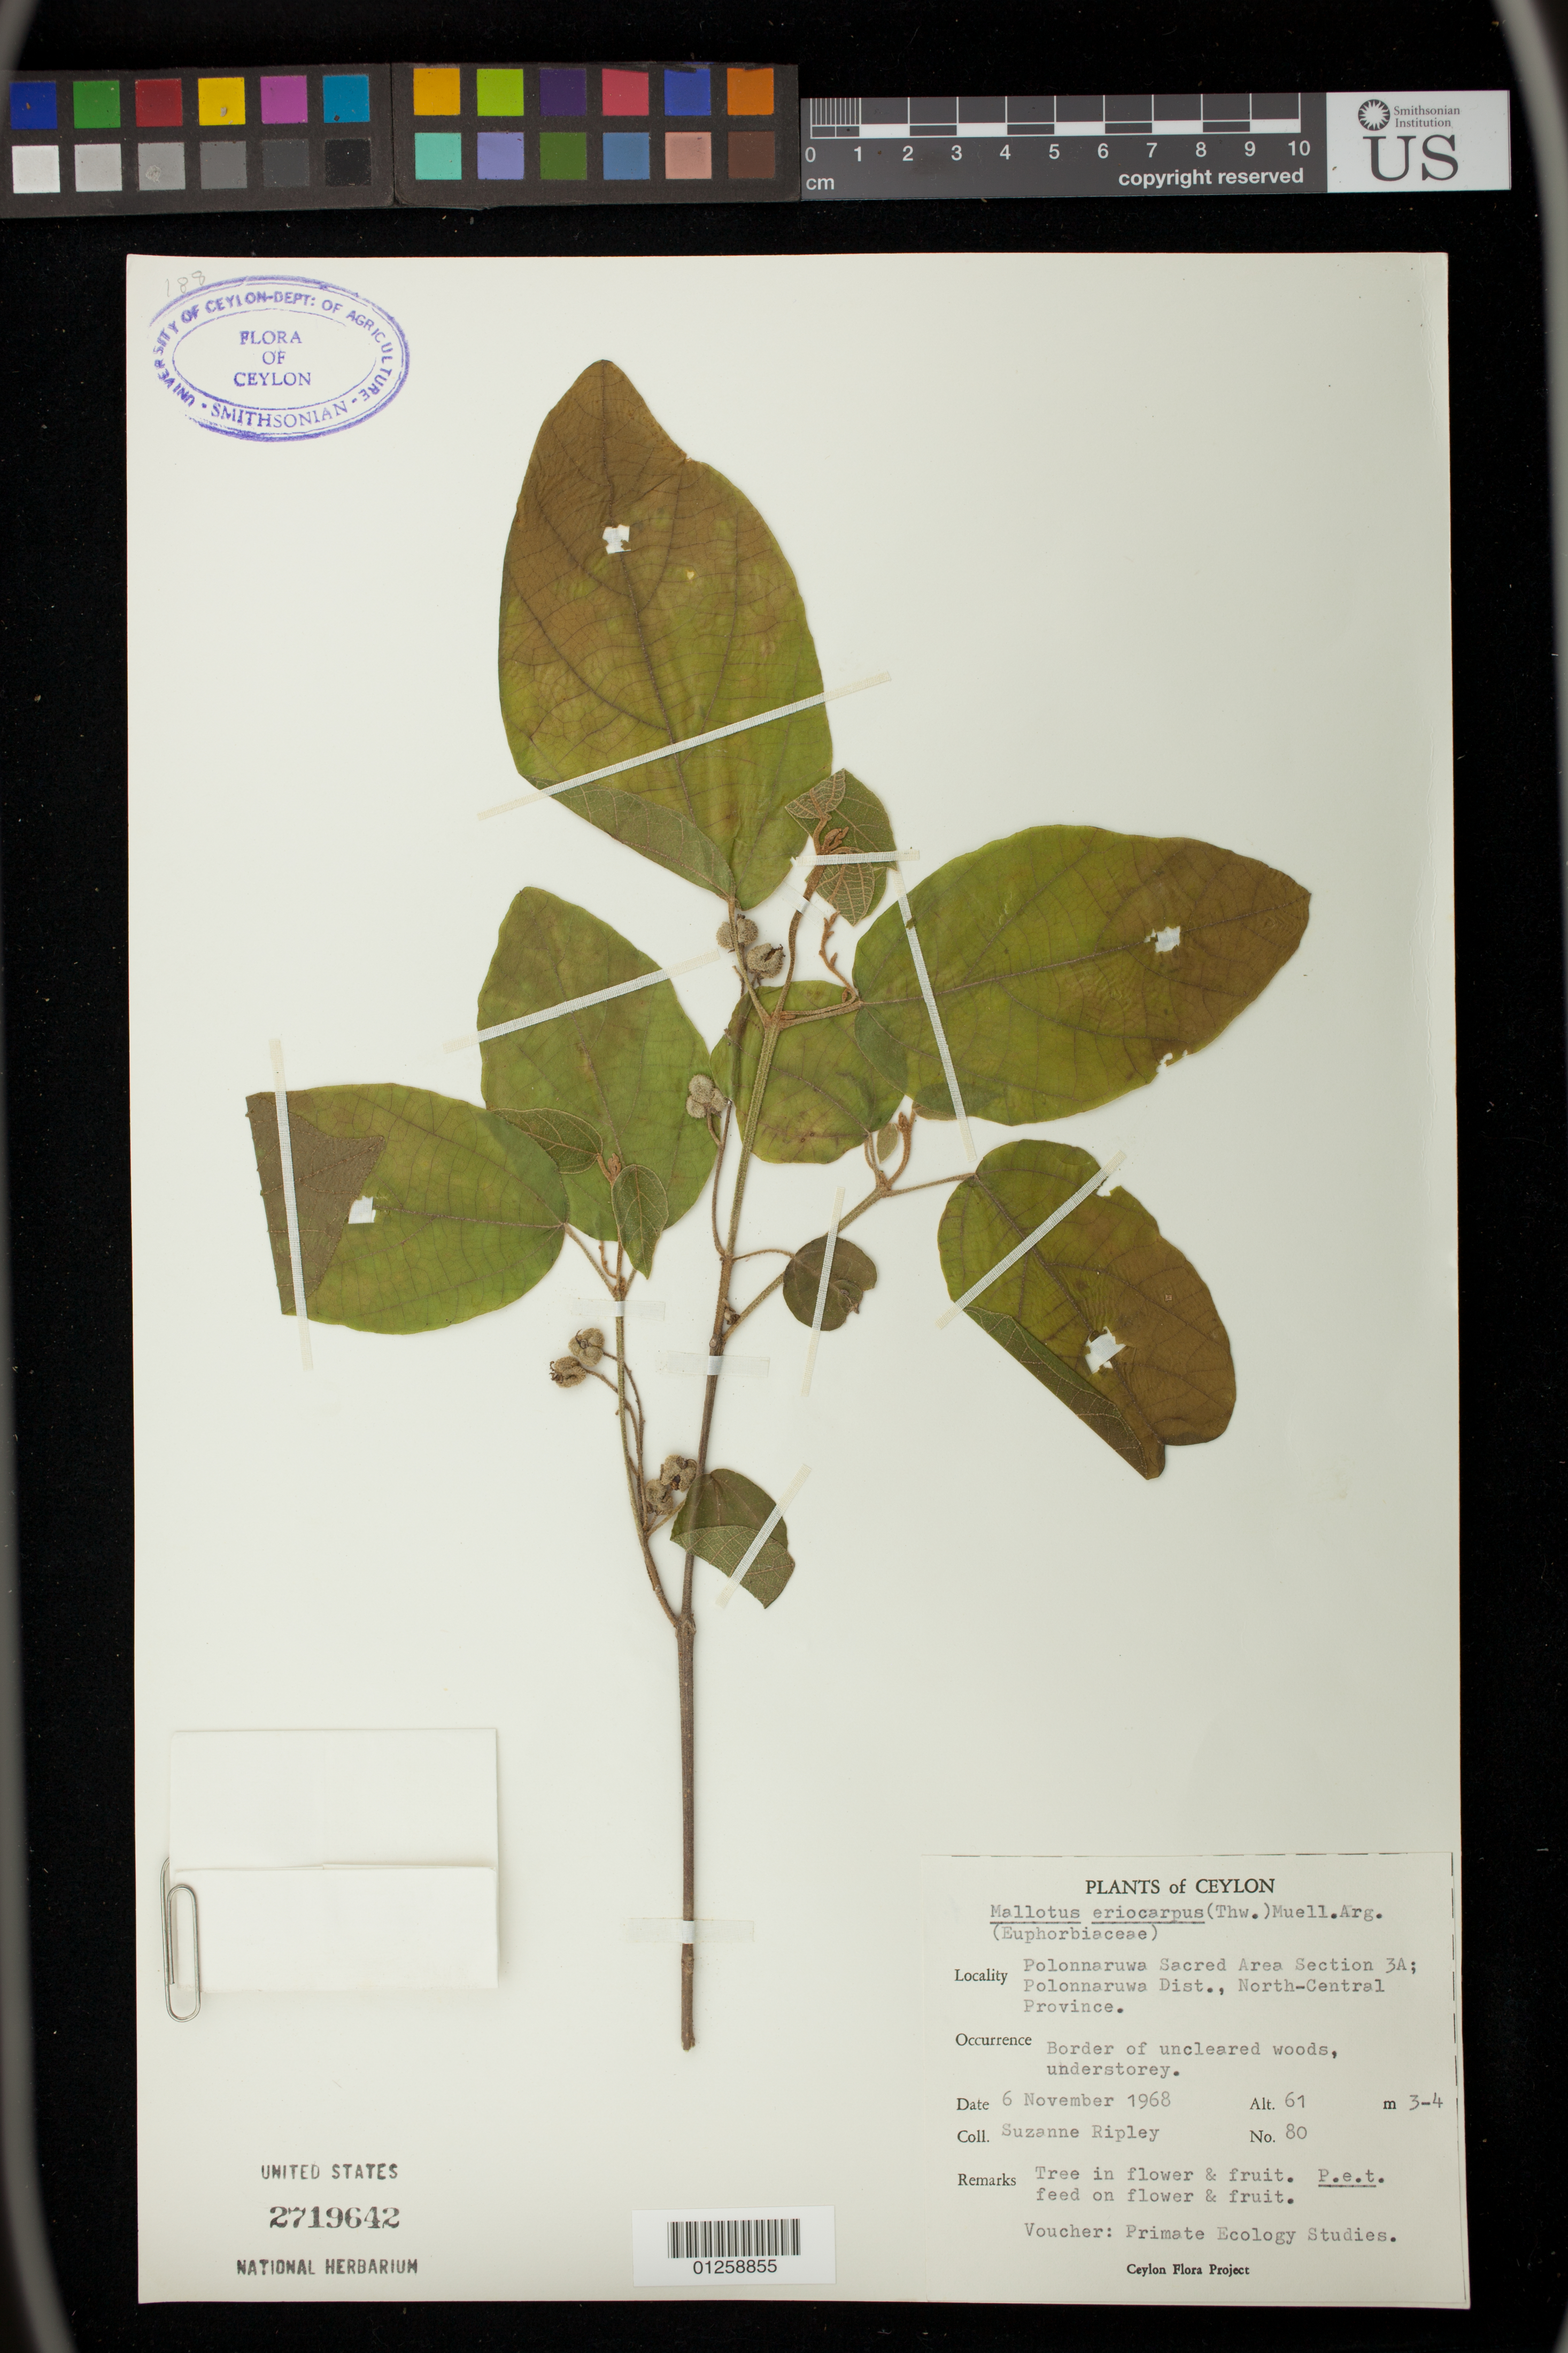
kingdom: Plantae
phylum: Tracheophyta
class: Magnoliopsida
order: Malpighiales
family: Euphorbiaceae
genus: Mallotus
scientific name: Mallotus eriocarpus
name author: (Thwaites) Müll. Arg.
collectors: S. Ripley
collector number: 80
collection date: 1968-11-06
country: Sri Lanka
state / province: North Central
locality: Polonnaruwa Sacred Area Section 3A; Polonnaruwa Dist.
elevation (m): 61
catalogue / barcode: US 2719642